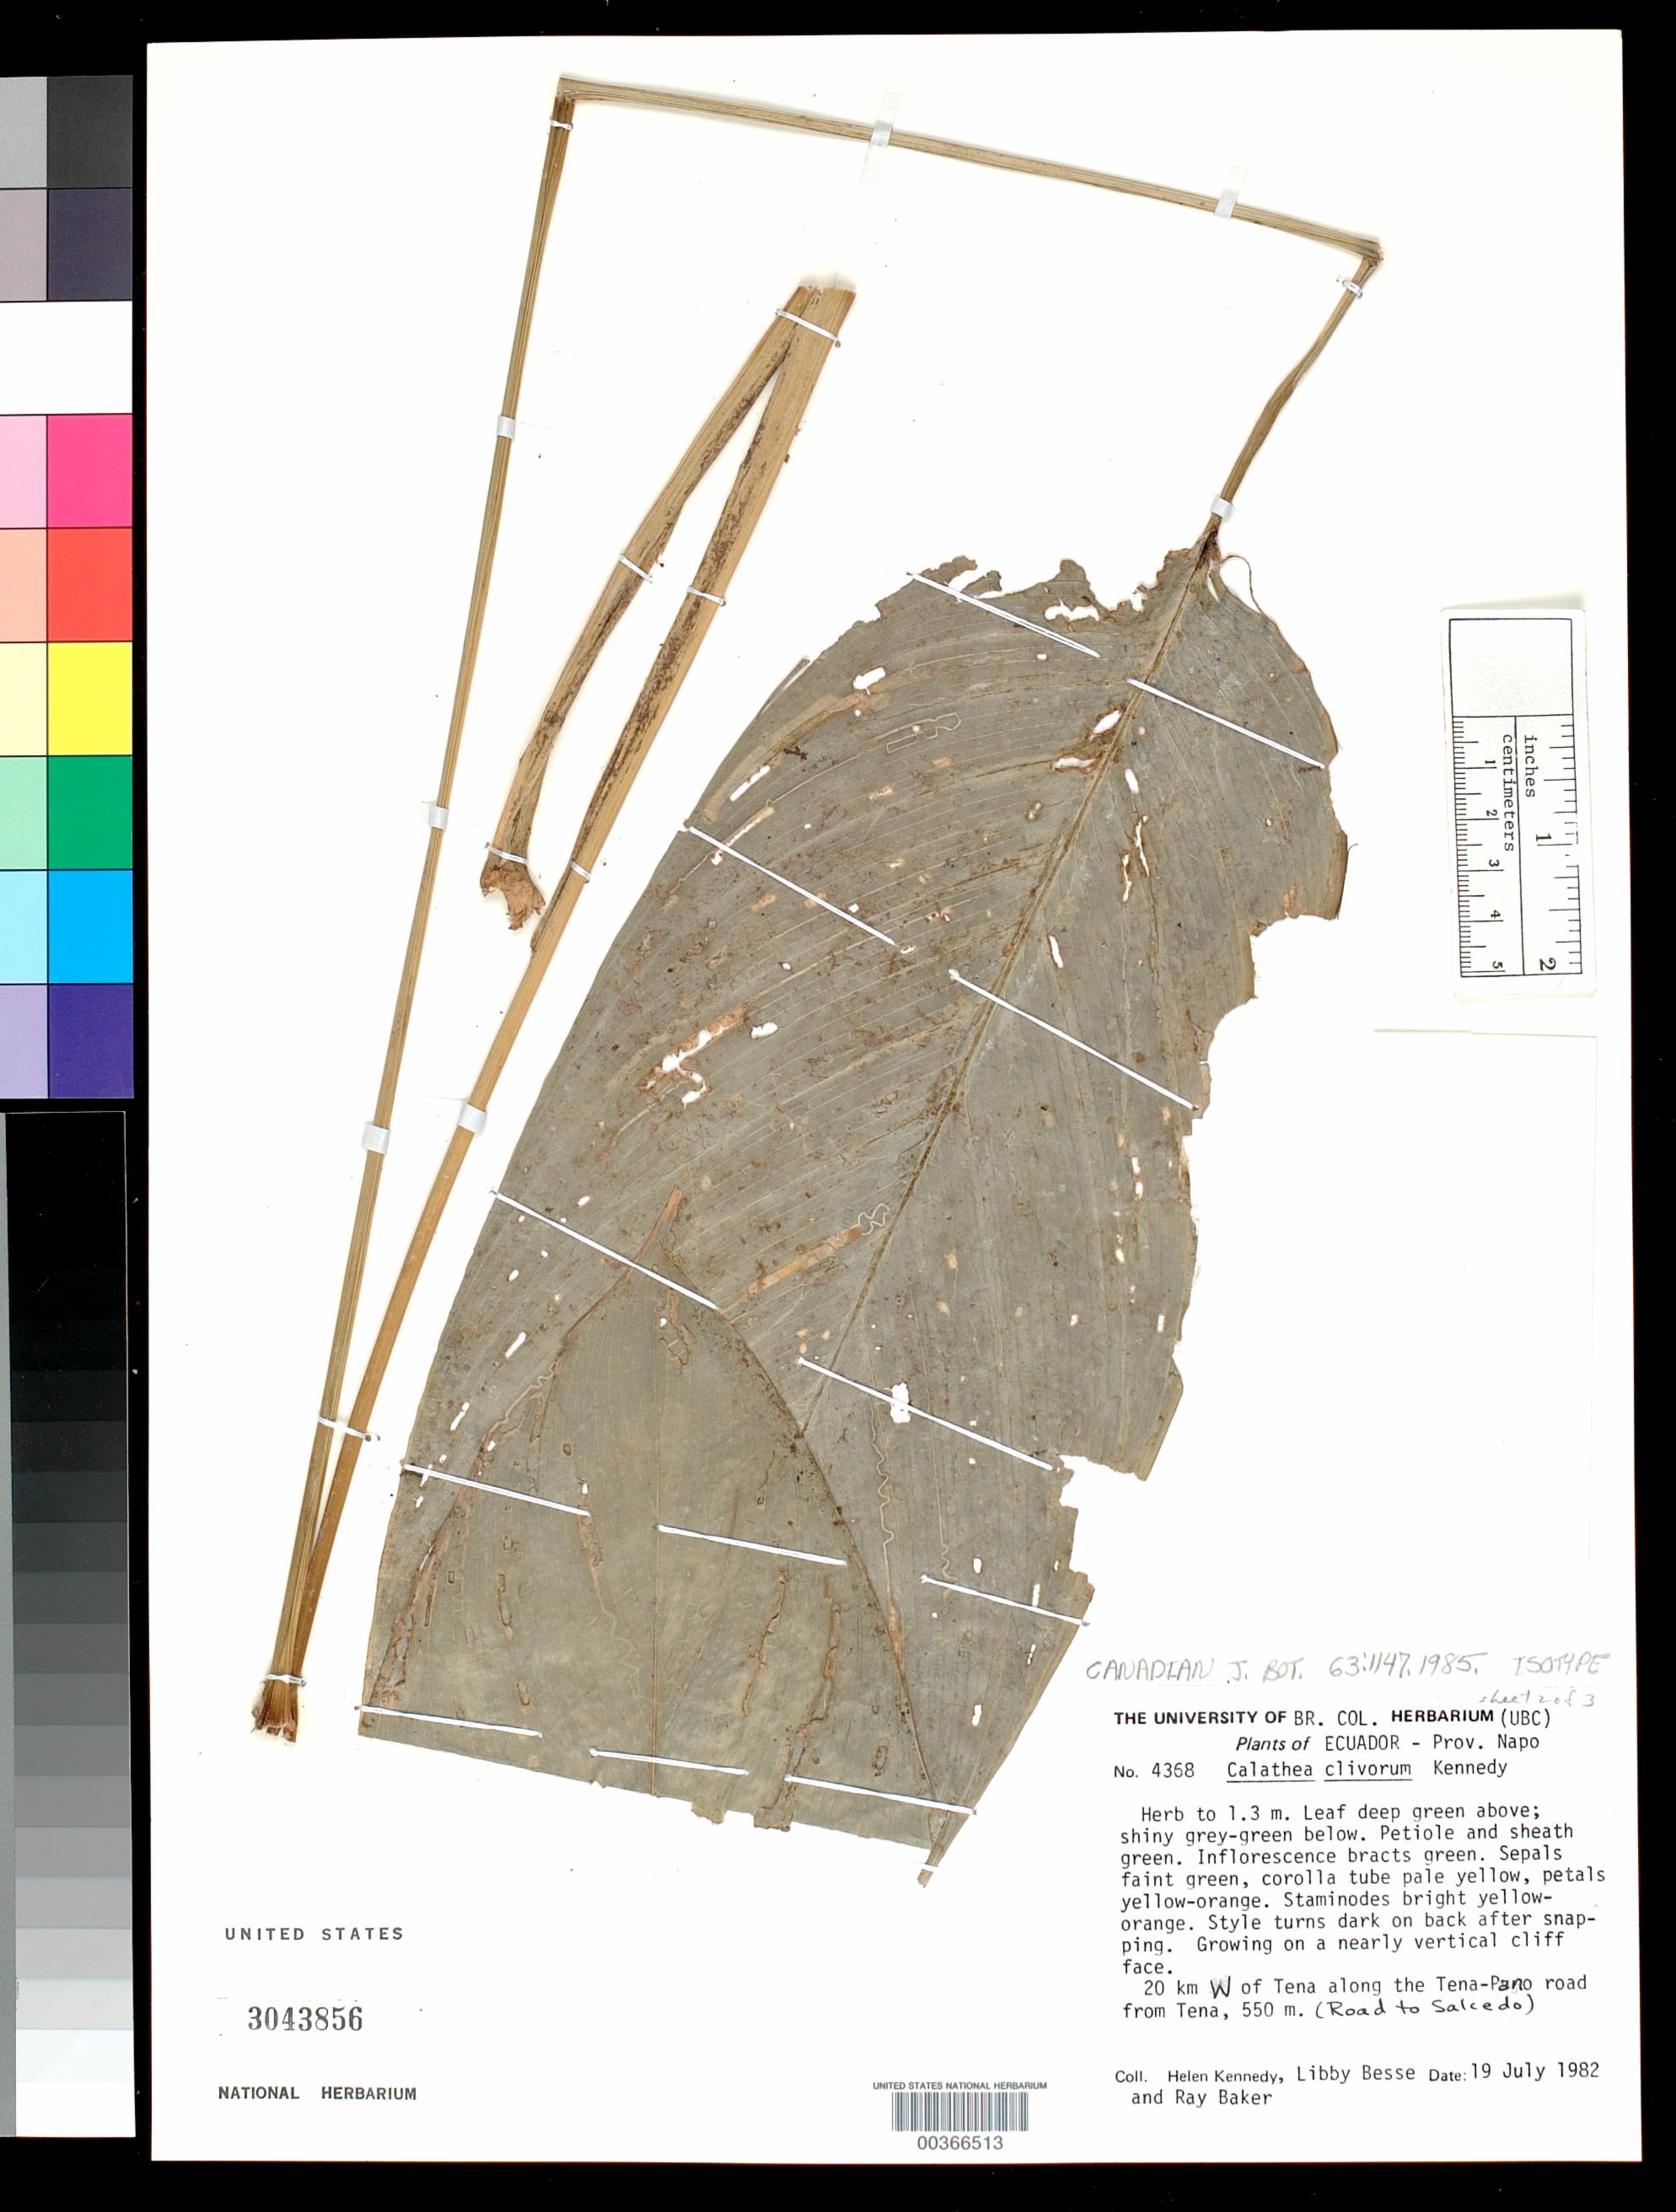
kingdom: Plantae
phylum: Tracheophyta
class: Liliopsida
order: Zingiberales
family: Marantaceae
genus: Calathea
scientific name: Calathea clivorum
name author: H. Kenn.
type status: Isotype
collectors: H. Kennedy, Libby Besse & R. T. Baker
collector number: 4368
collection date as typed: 19 Jul 1982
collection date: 1982-07-19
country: Ecuador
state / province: Napo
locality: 20 km W ofTena along Tena - Pano road from Tena, (road to Salcedo).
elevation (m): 550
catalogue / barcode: US 3043856